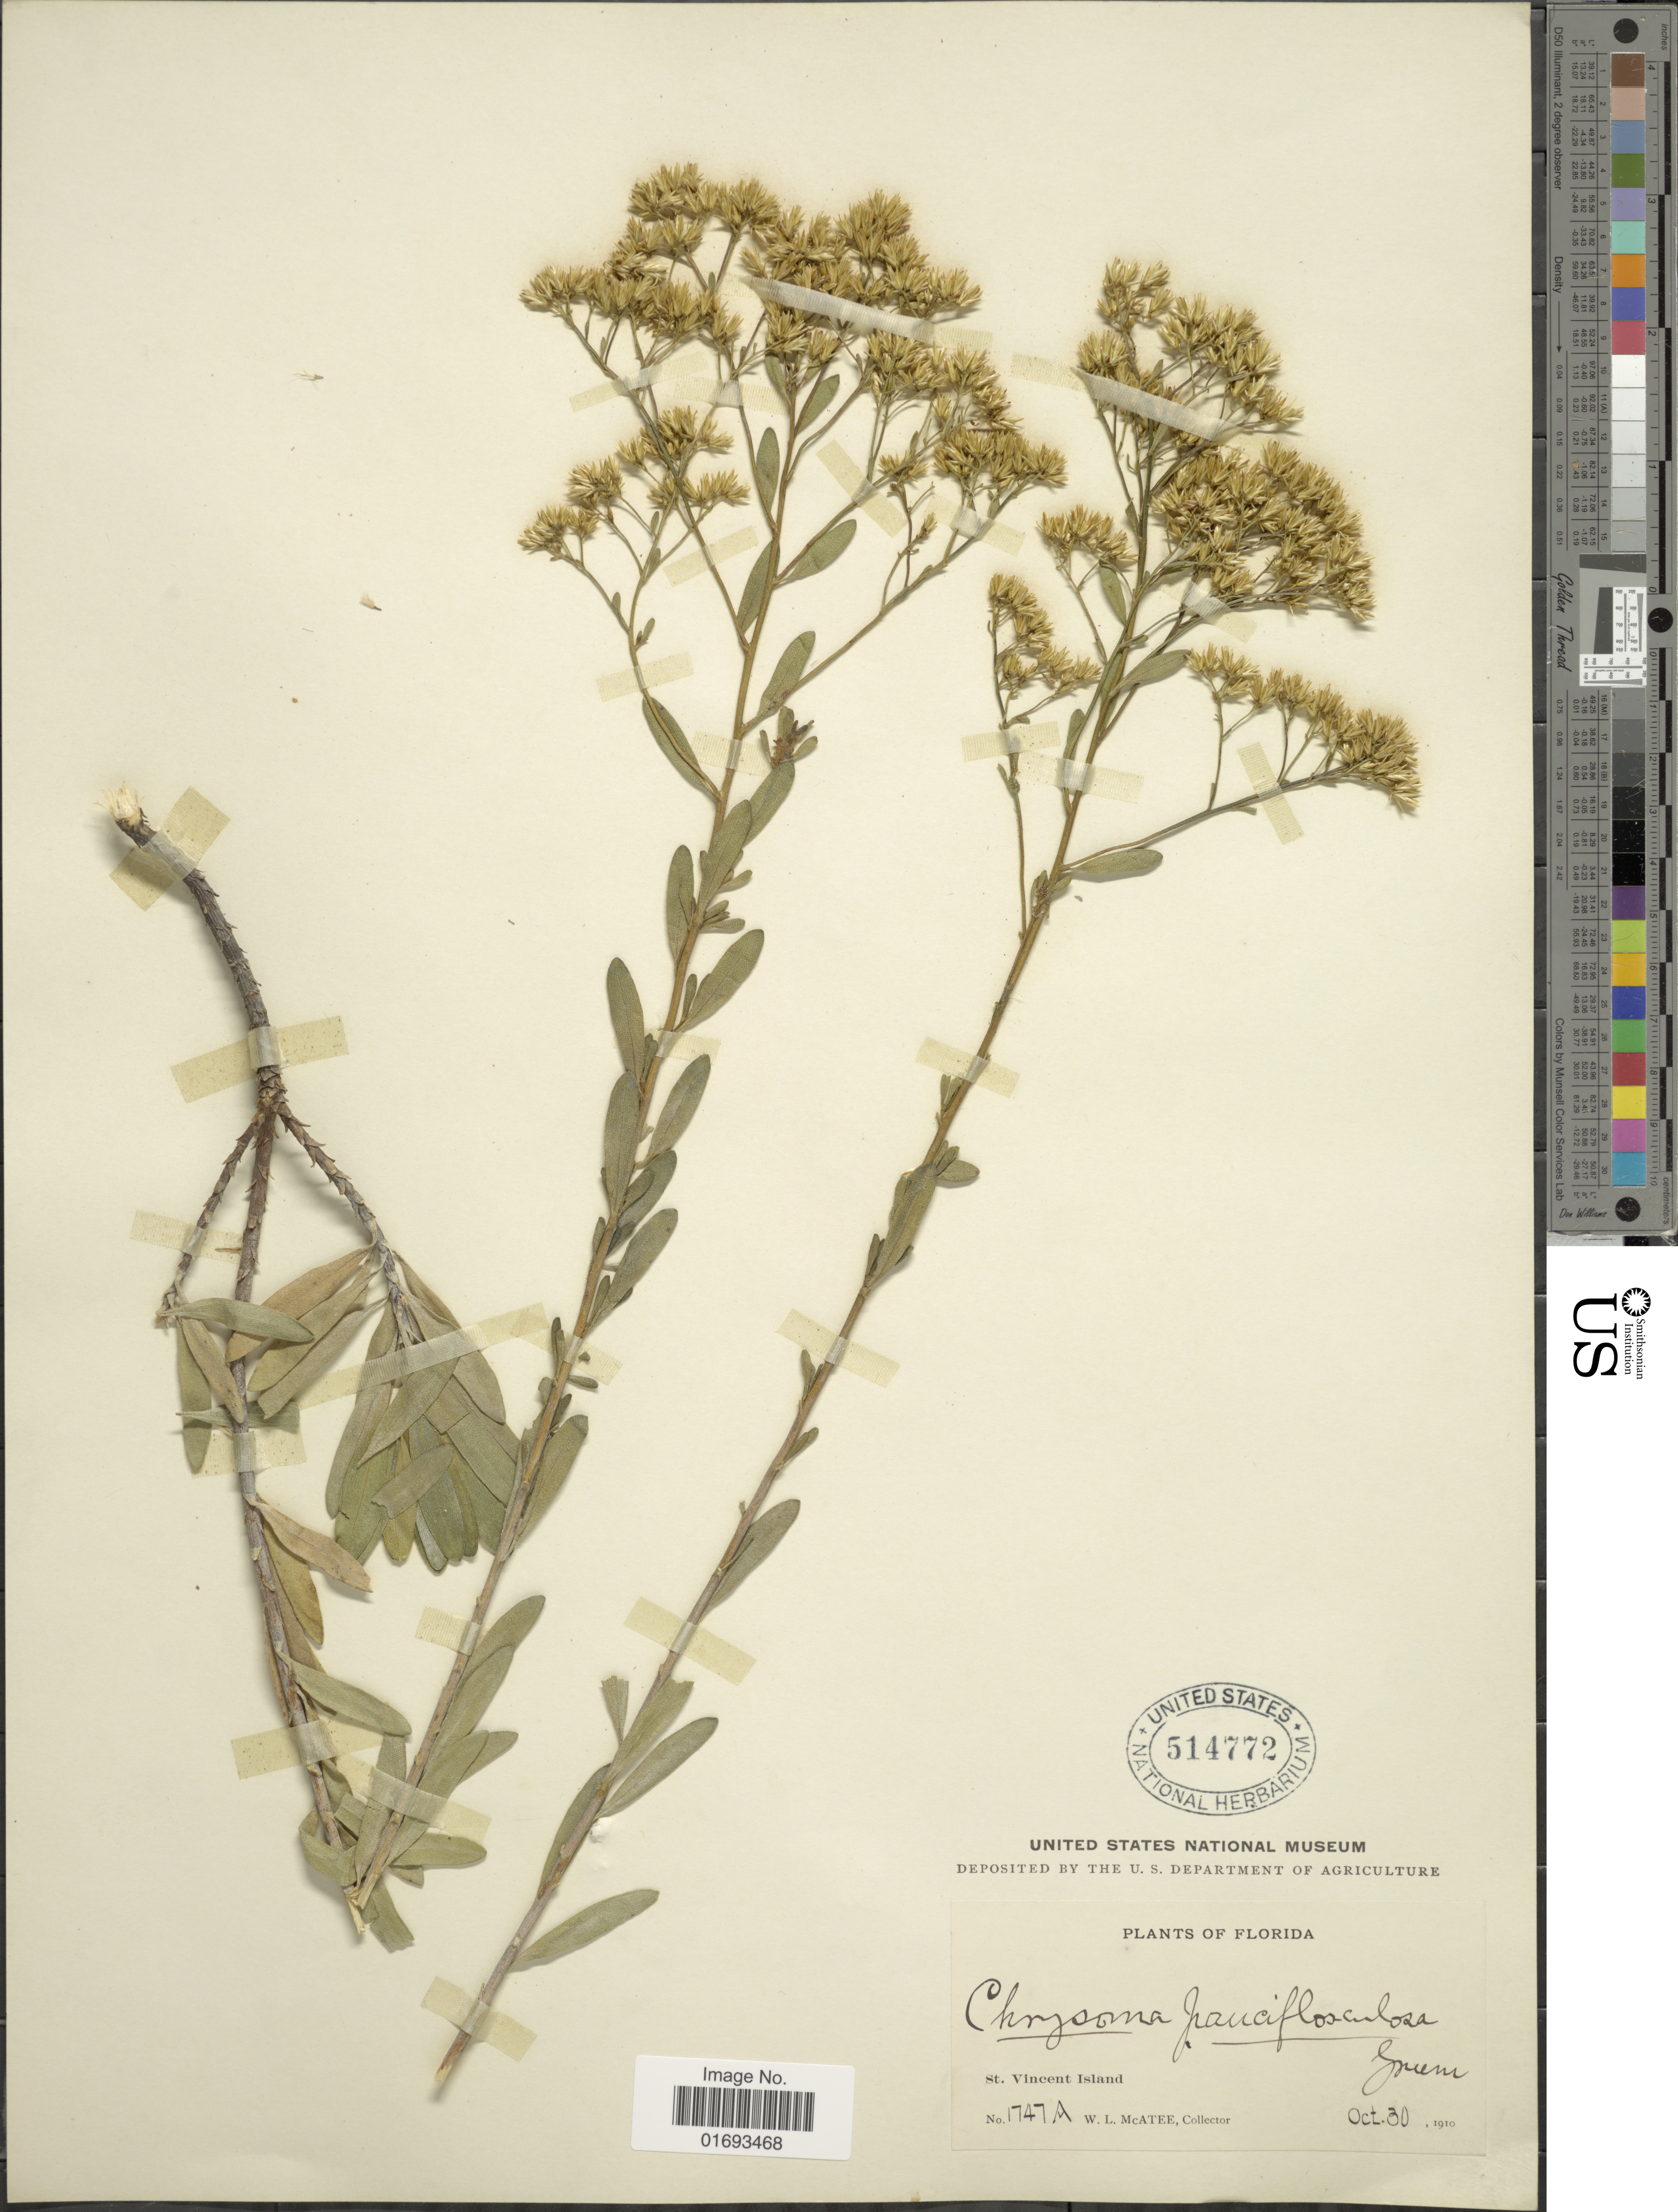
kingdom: Plantae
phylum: Tracheophyta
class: Magnoliopsida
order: Asterales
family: Asteraceae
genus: Chrysoma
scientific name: Chrysoma pauciflosculosa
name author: (Michx.) Greene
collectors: W. McAtee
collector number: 1747A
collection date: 1910-10-30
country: United States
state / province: Florida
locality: St. Vincent Island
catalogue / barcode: US 514772